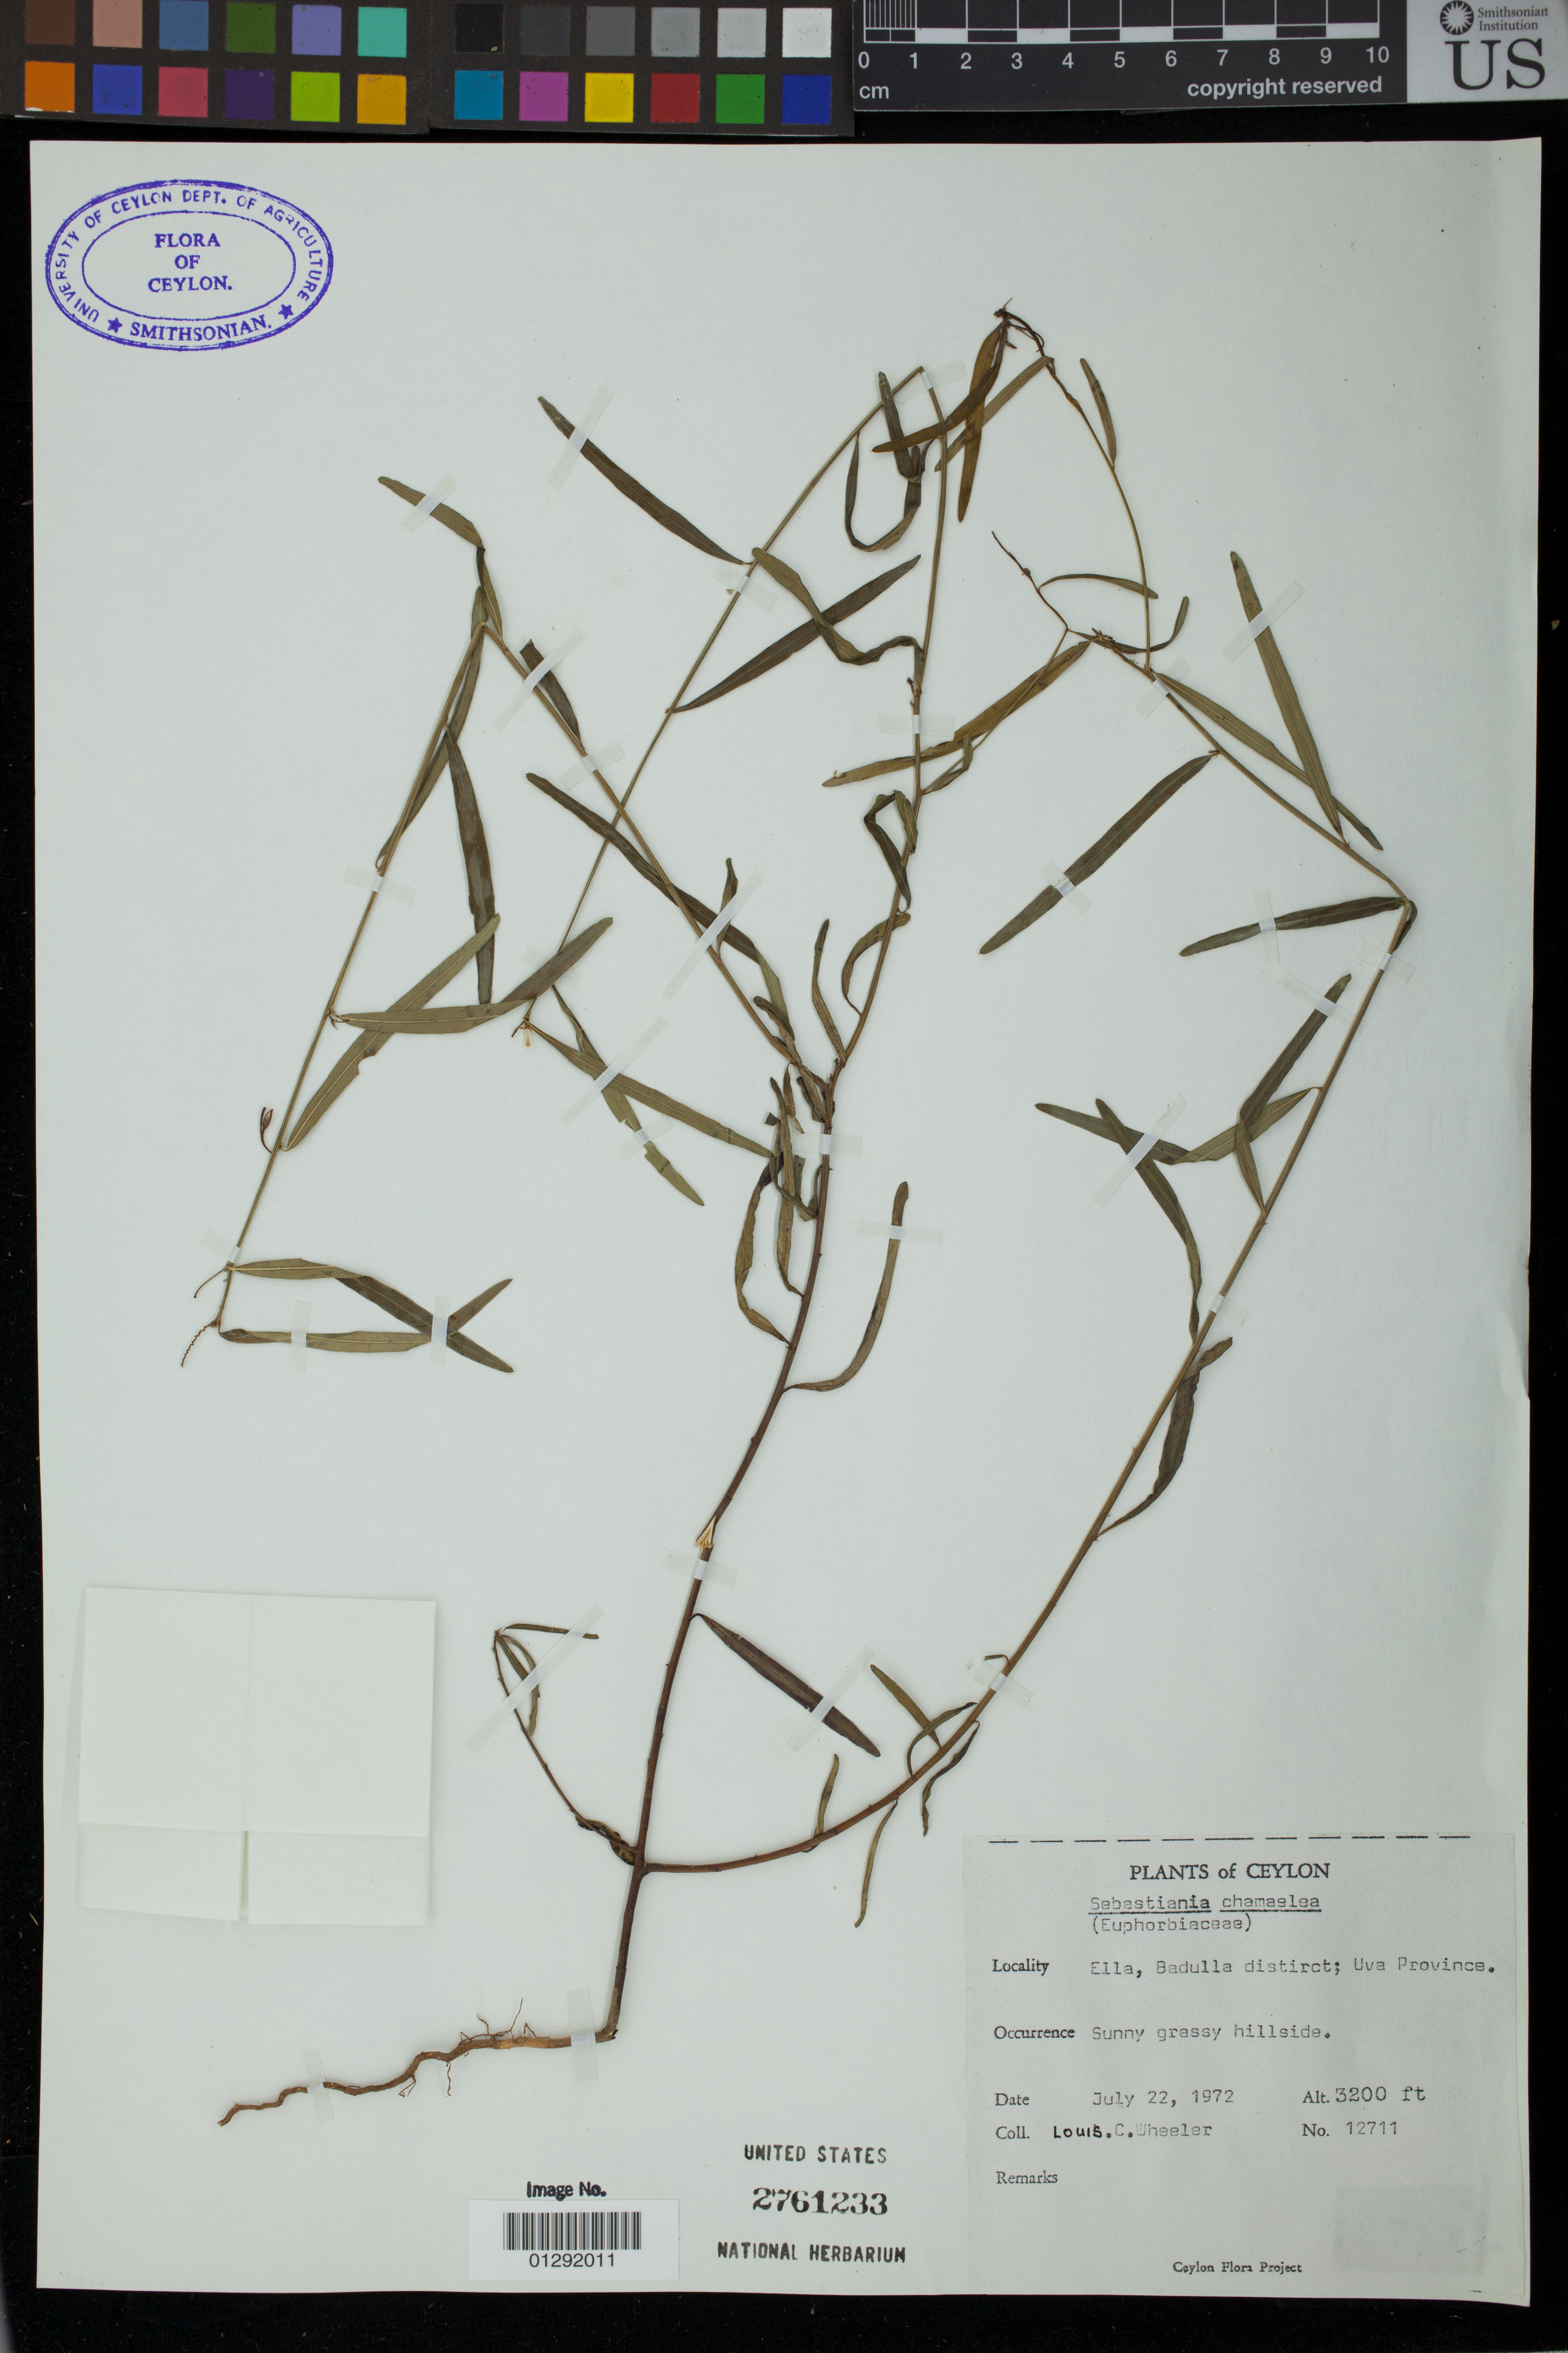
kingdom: Plantae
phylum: Tracheophyta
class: Magnoliopsida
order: Malpighiales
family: Euphorbiaceae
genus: Sebastiania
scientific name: Sebastiania chamaelea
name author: (L.) Müll. Arg.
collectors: L. C. Wheeler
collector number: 12711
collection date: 1972-07-22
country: Sri Lanka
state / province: Uva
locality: Ceylon. Ella, Badulla district.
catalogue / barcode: US 2761233